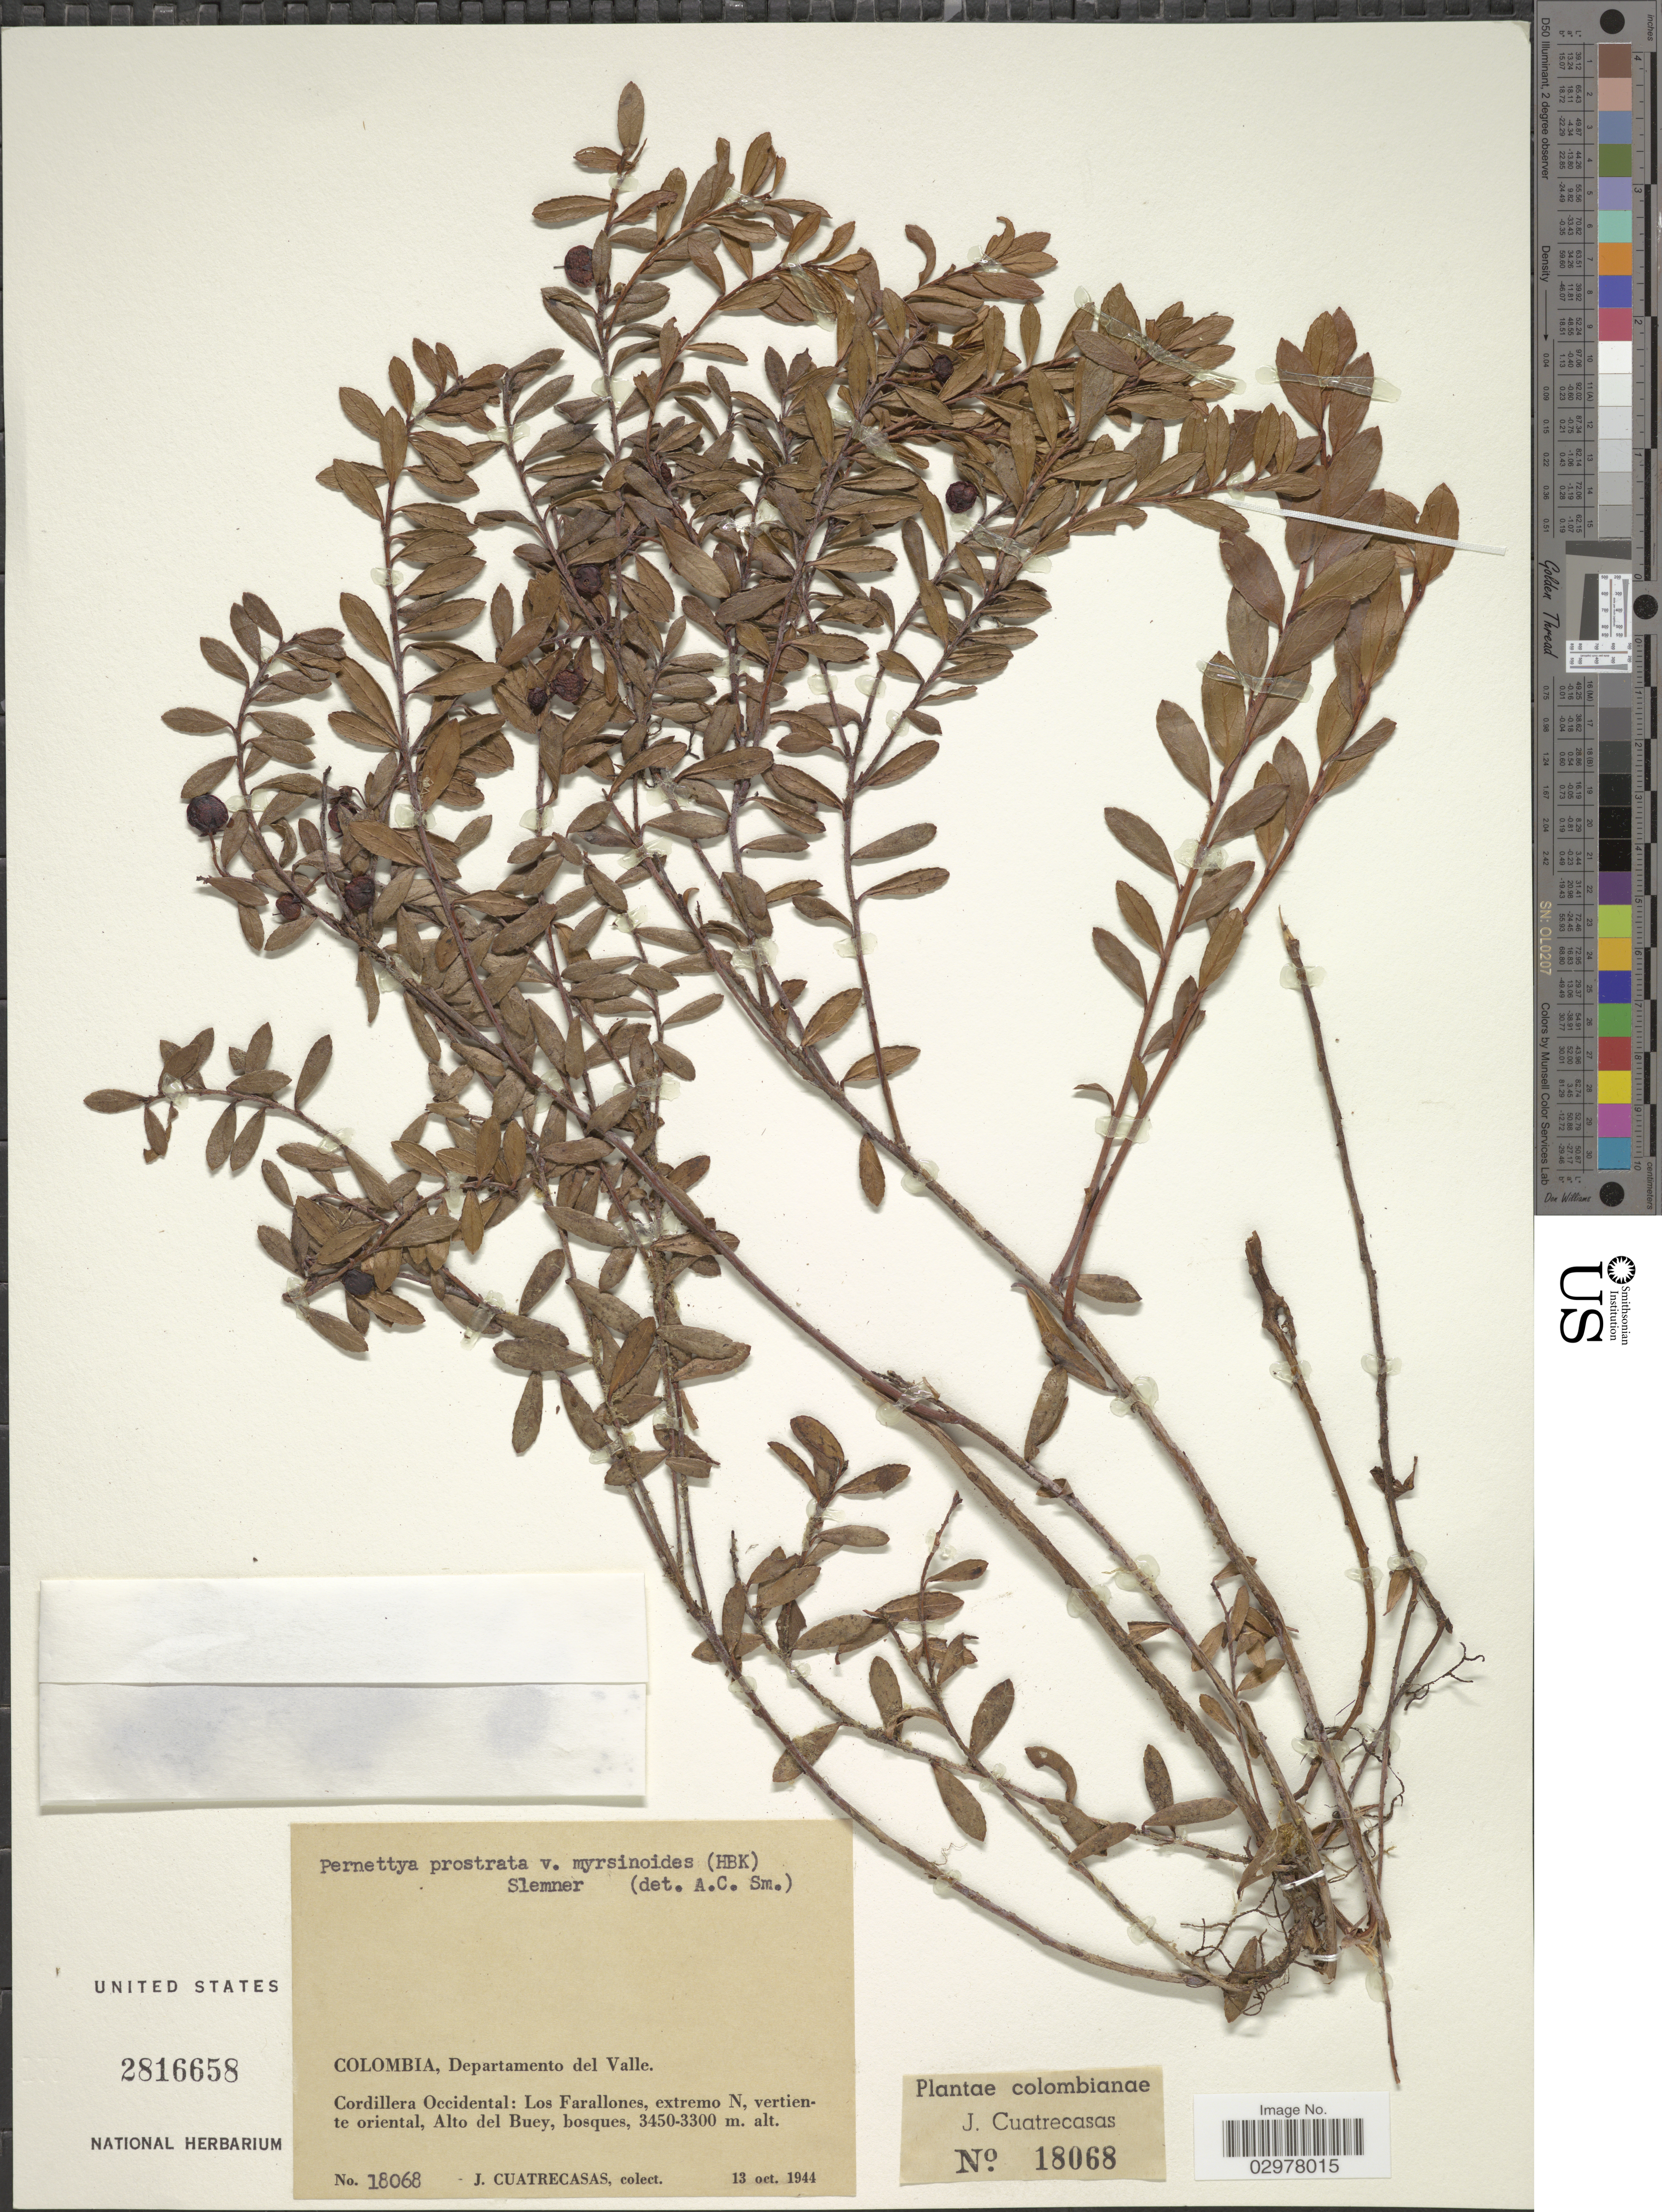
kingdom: Plantae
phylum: Tracheophyta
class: Magnoliopsida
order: Ericales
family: Ericaceae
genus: Pernettya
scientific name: Pernettya prostrata var. myrsinoides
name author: (Kunth) Sleumer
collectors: J. Cuatrecasas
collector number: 18068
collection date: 1944-10-13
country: Colombia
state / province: Valle del Cauca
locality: Departamento del Valle. Cordillera Occidental: Los Farallones, extremo N, vertiente oriental, Alto del Buey.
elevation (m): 3300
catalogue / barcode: US 2816658